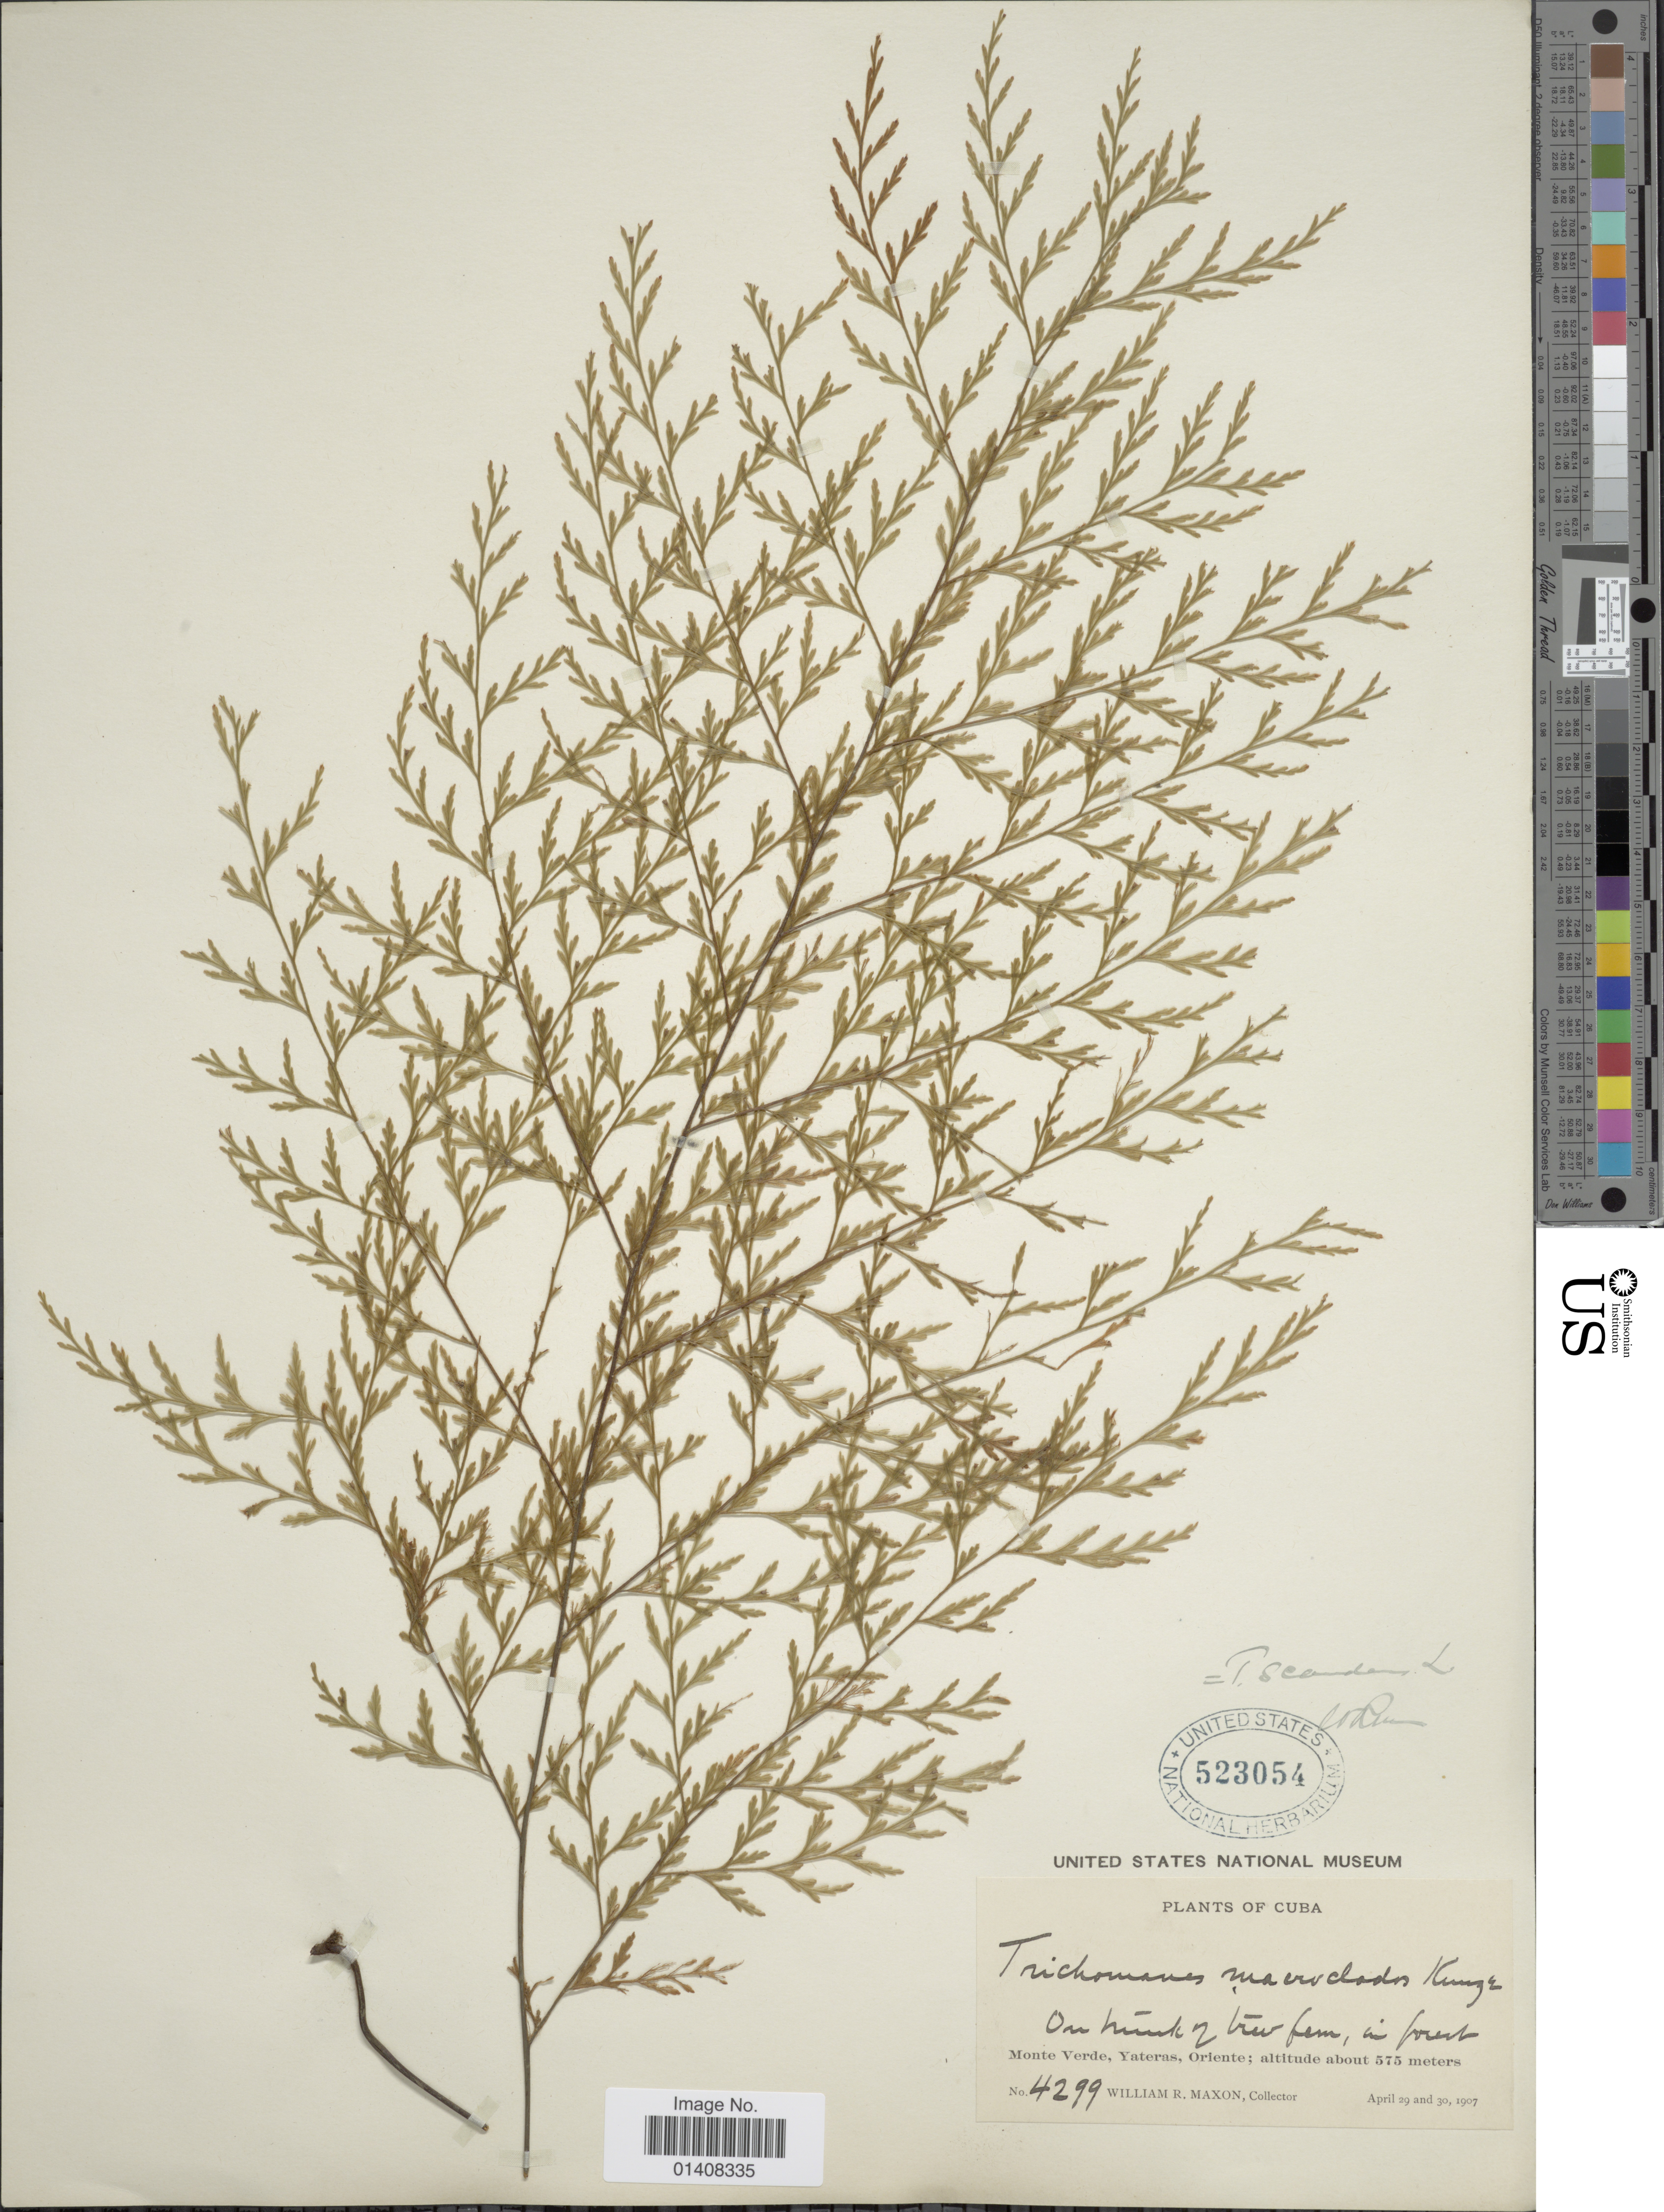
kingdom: Plantae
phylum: Tracheophyta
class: Polypodiopsida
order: Hymenophyllales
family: Hymenophyllaceae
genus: Trichomanes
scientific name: Trichomanes scandens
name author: L.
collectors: W. R. Maxon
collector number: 4299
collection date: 1907-04-29/1907-04-30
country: Cuba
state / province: Oriente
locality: Monte Verde Yateras, Oriente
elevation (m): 575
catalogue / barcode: US 523054